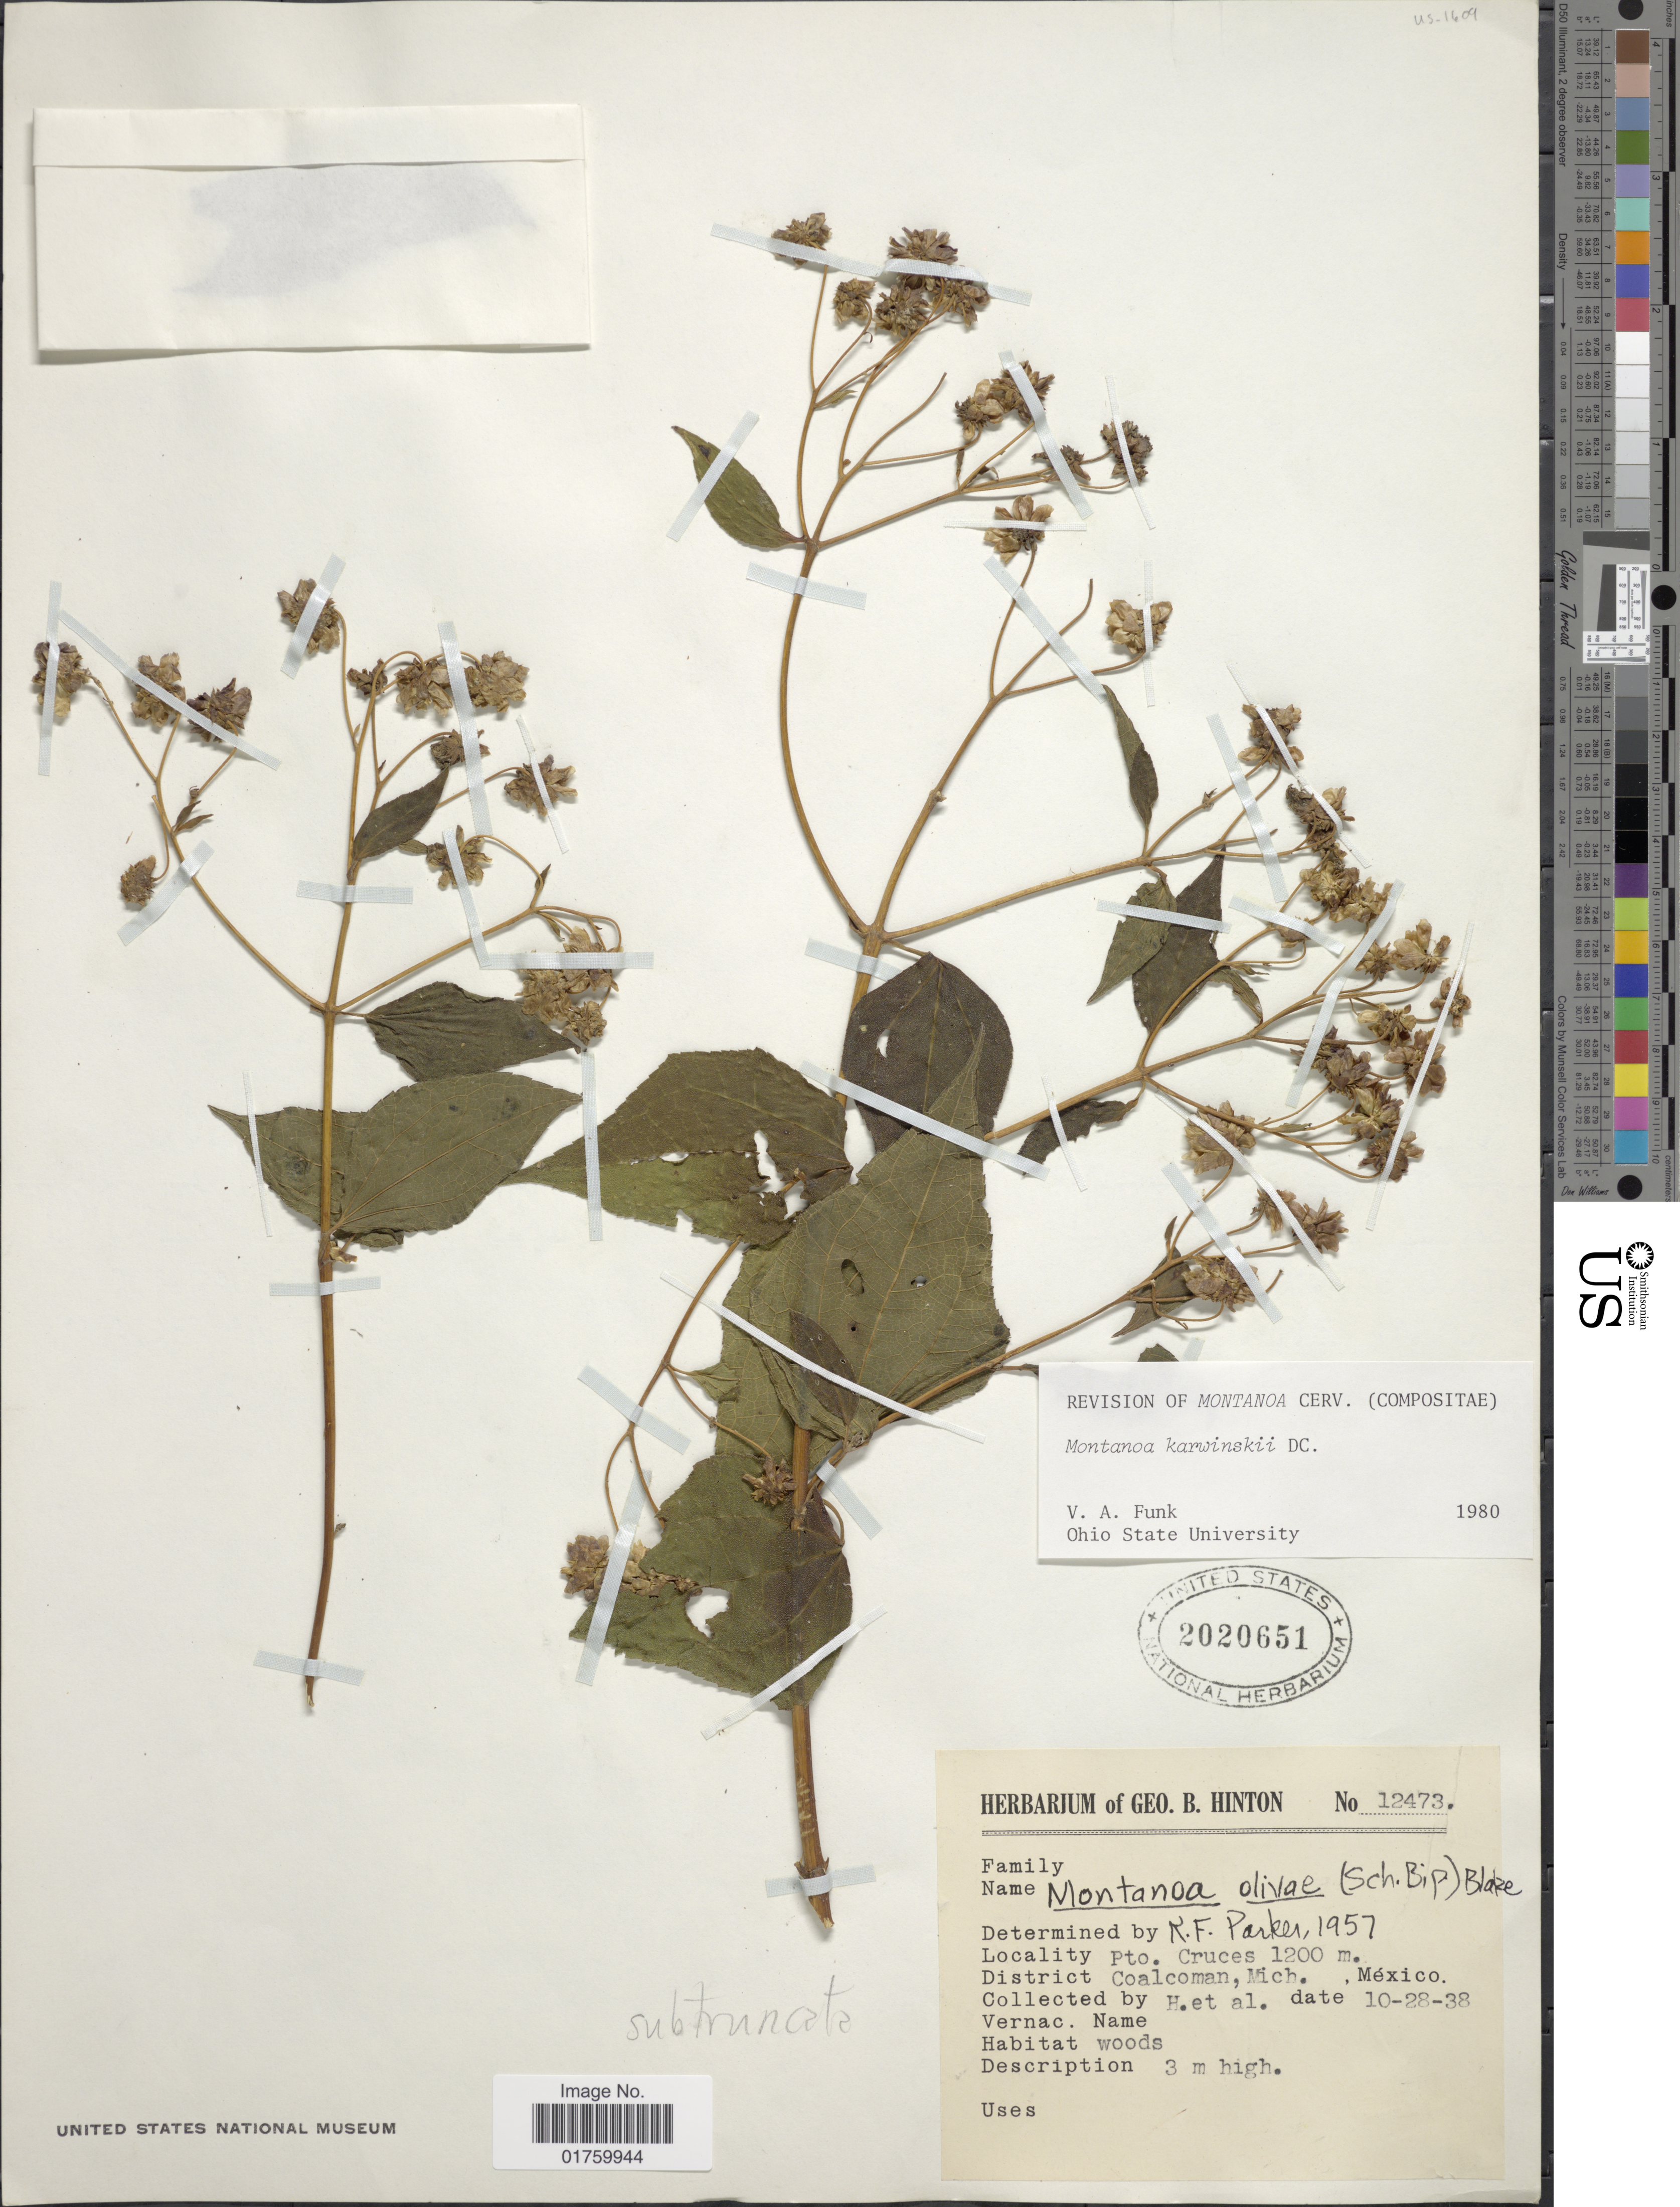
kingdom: Plantae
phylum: Tracheophyta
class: Magnoliopsida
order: Asterales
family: Asteraceae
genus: Montanoa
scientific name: Montanoa karwinskii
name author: DC.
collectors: G. B. Hinton & et al.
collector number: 12473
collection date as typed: Transcribed d/m/y: 28/10/38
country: Mexico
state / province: Michoacán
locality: Pto. Cruces, District Coalcoman.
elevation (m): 1200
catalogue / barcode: US 2020651